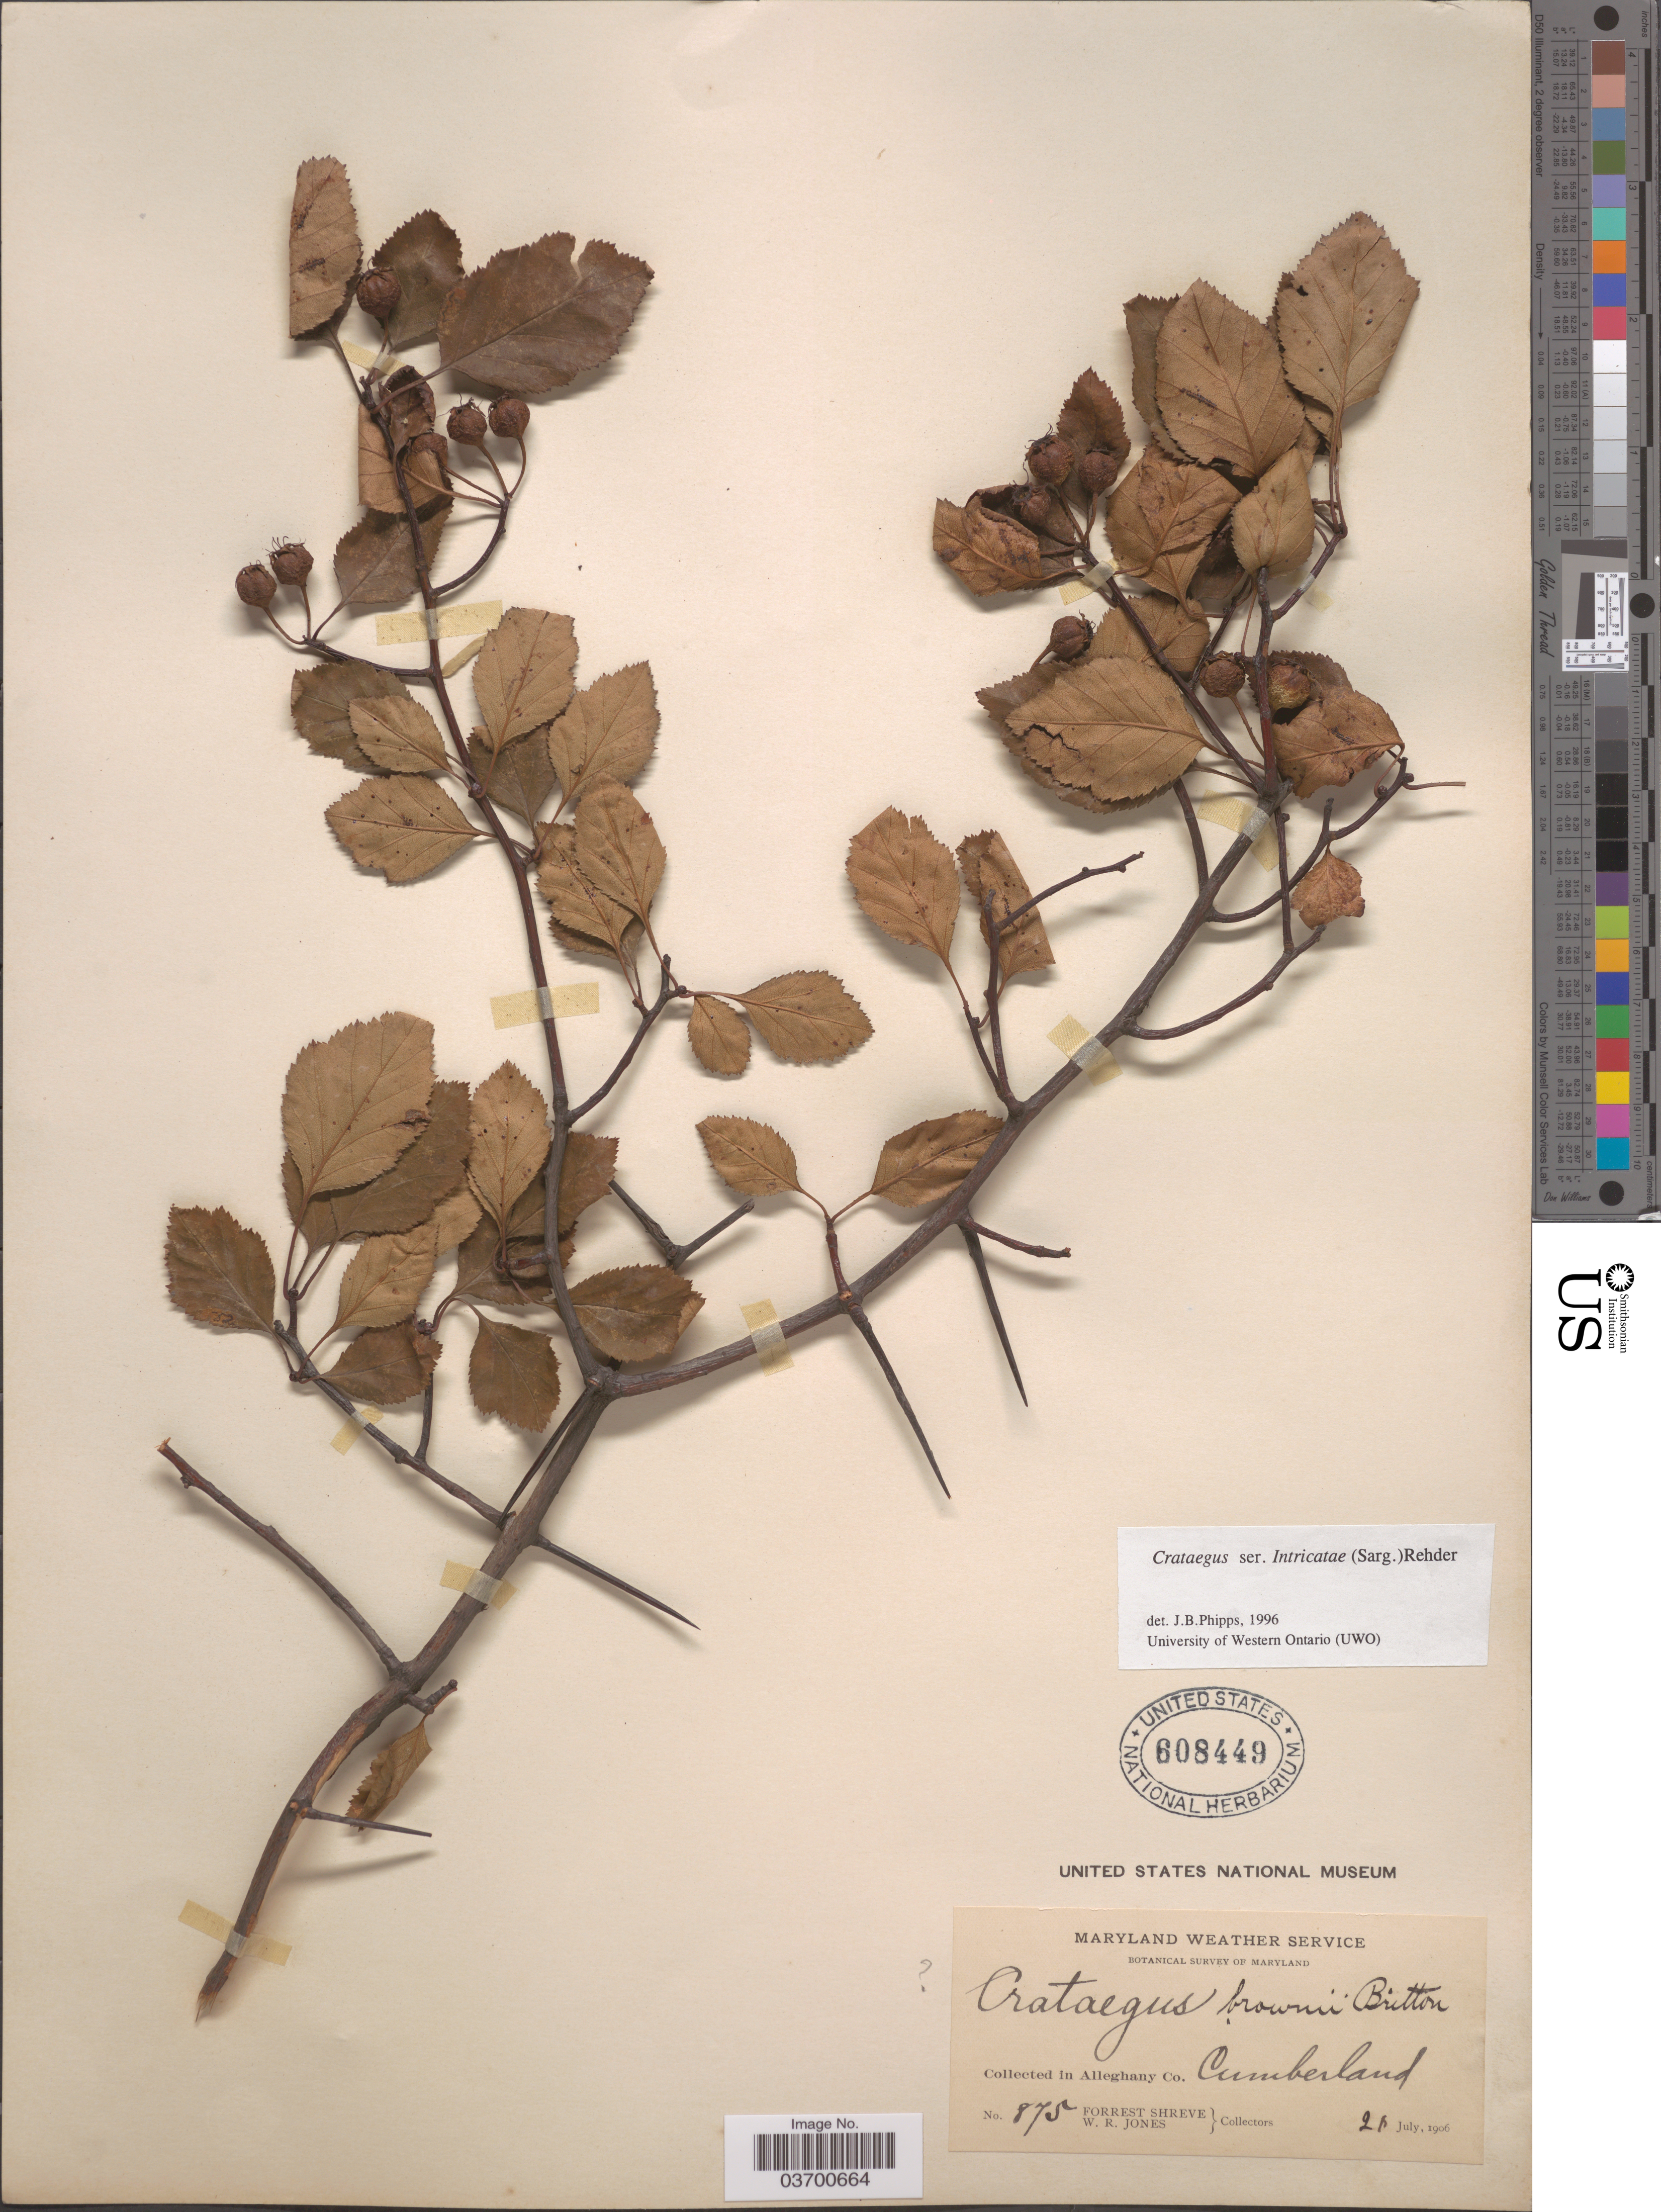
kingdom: Plantae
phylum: Tracheophyta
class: Magnoliopsida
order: Rosales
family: Rosaceae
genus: Crataegus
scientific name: Crataegus margarettae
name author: Ashe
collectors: F. Shreve & W. R. Jones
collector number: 875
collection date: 1906-07-21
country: United States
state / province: Maryland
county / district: Allegany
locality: Alleghany Co. Cumberland.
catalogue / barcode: US 608449